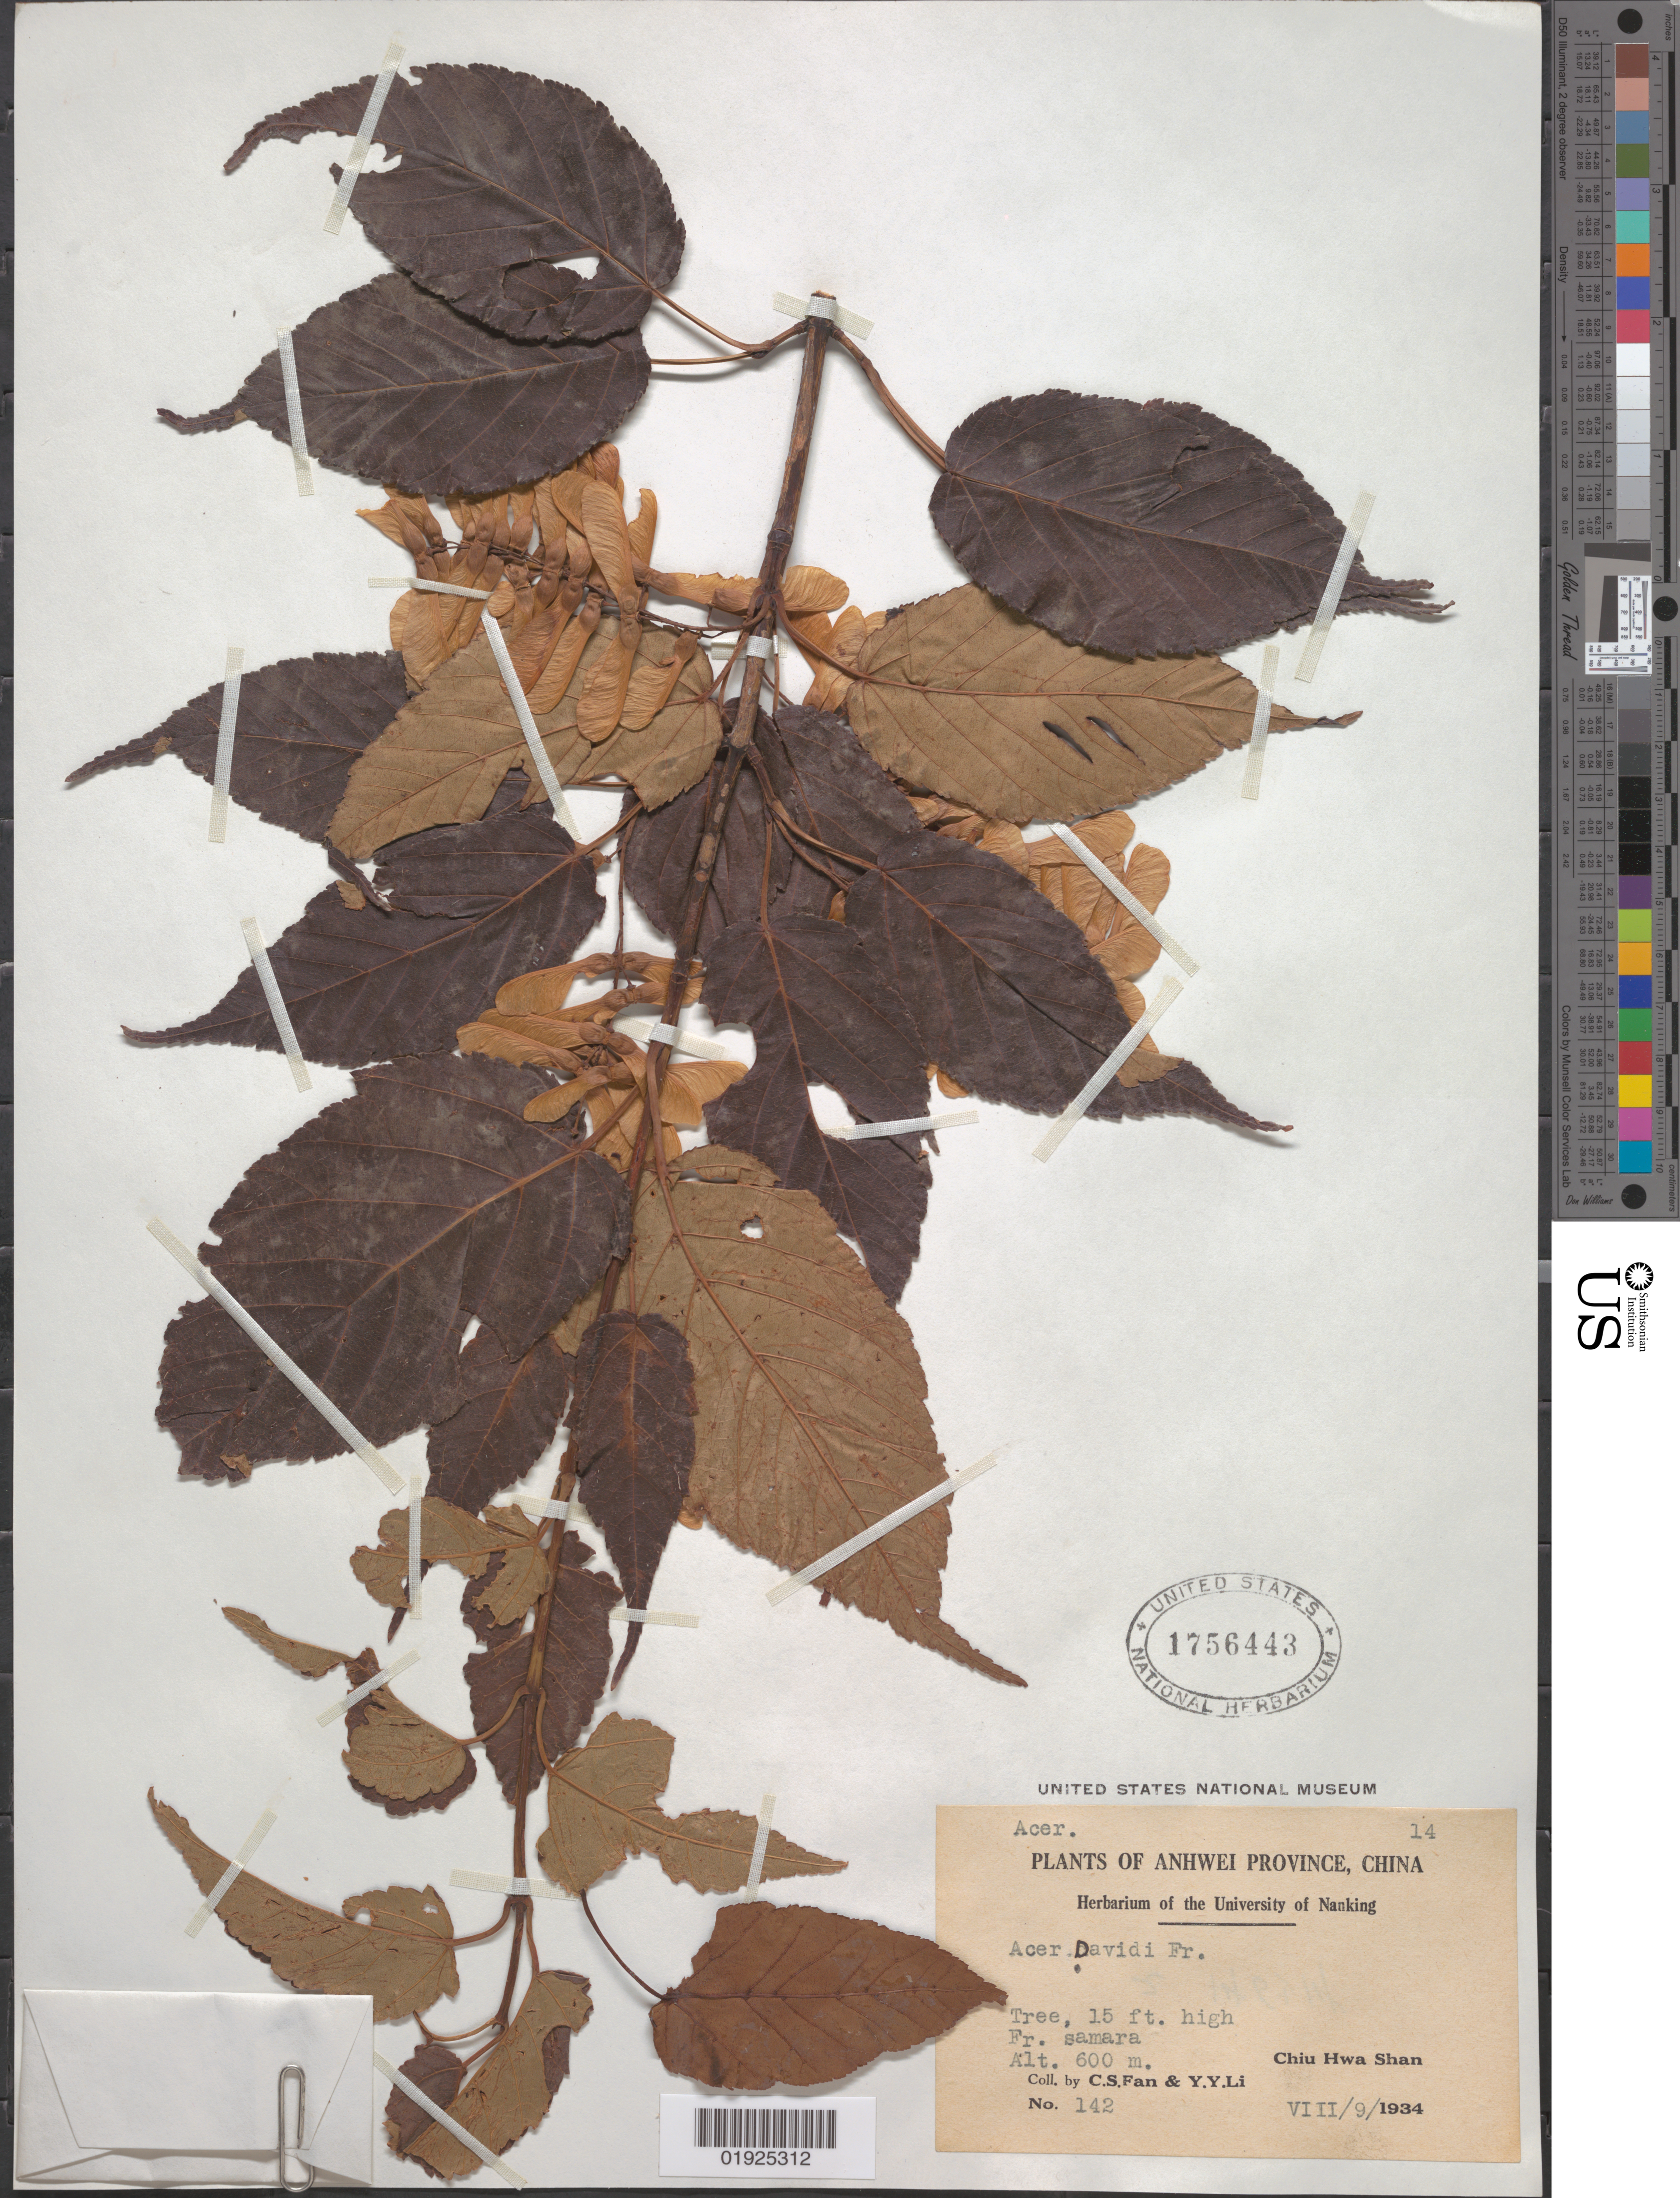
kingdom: Plantae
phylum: Tracheophyta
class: Magnoliopsida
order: Sapindales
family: Sapindaceae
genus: Acer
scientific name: Acer sikkimense subsp. davidii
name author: (Franch.) Wesm.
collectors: C. S. Fan & Y. Y. Li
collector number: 142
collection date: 1934-08-09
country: China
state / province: Anhui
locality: Anhwei [Anhui] Province. Shiu Hwa Shan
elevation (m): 600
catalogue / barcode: US 1756443